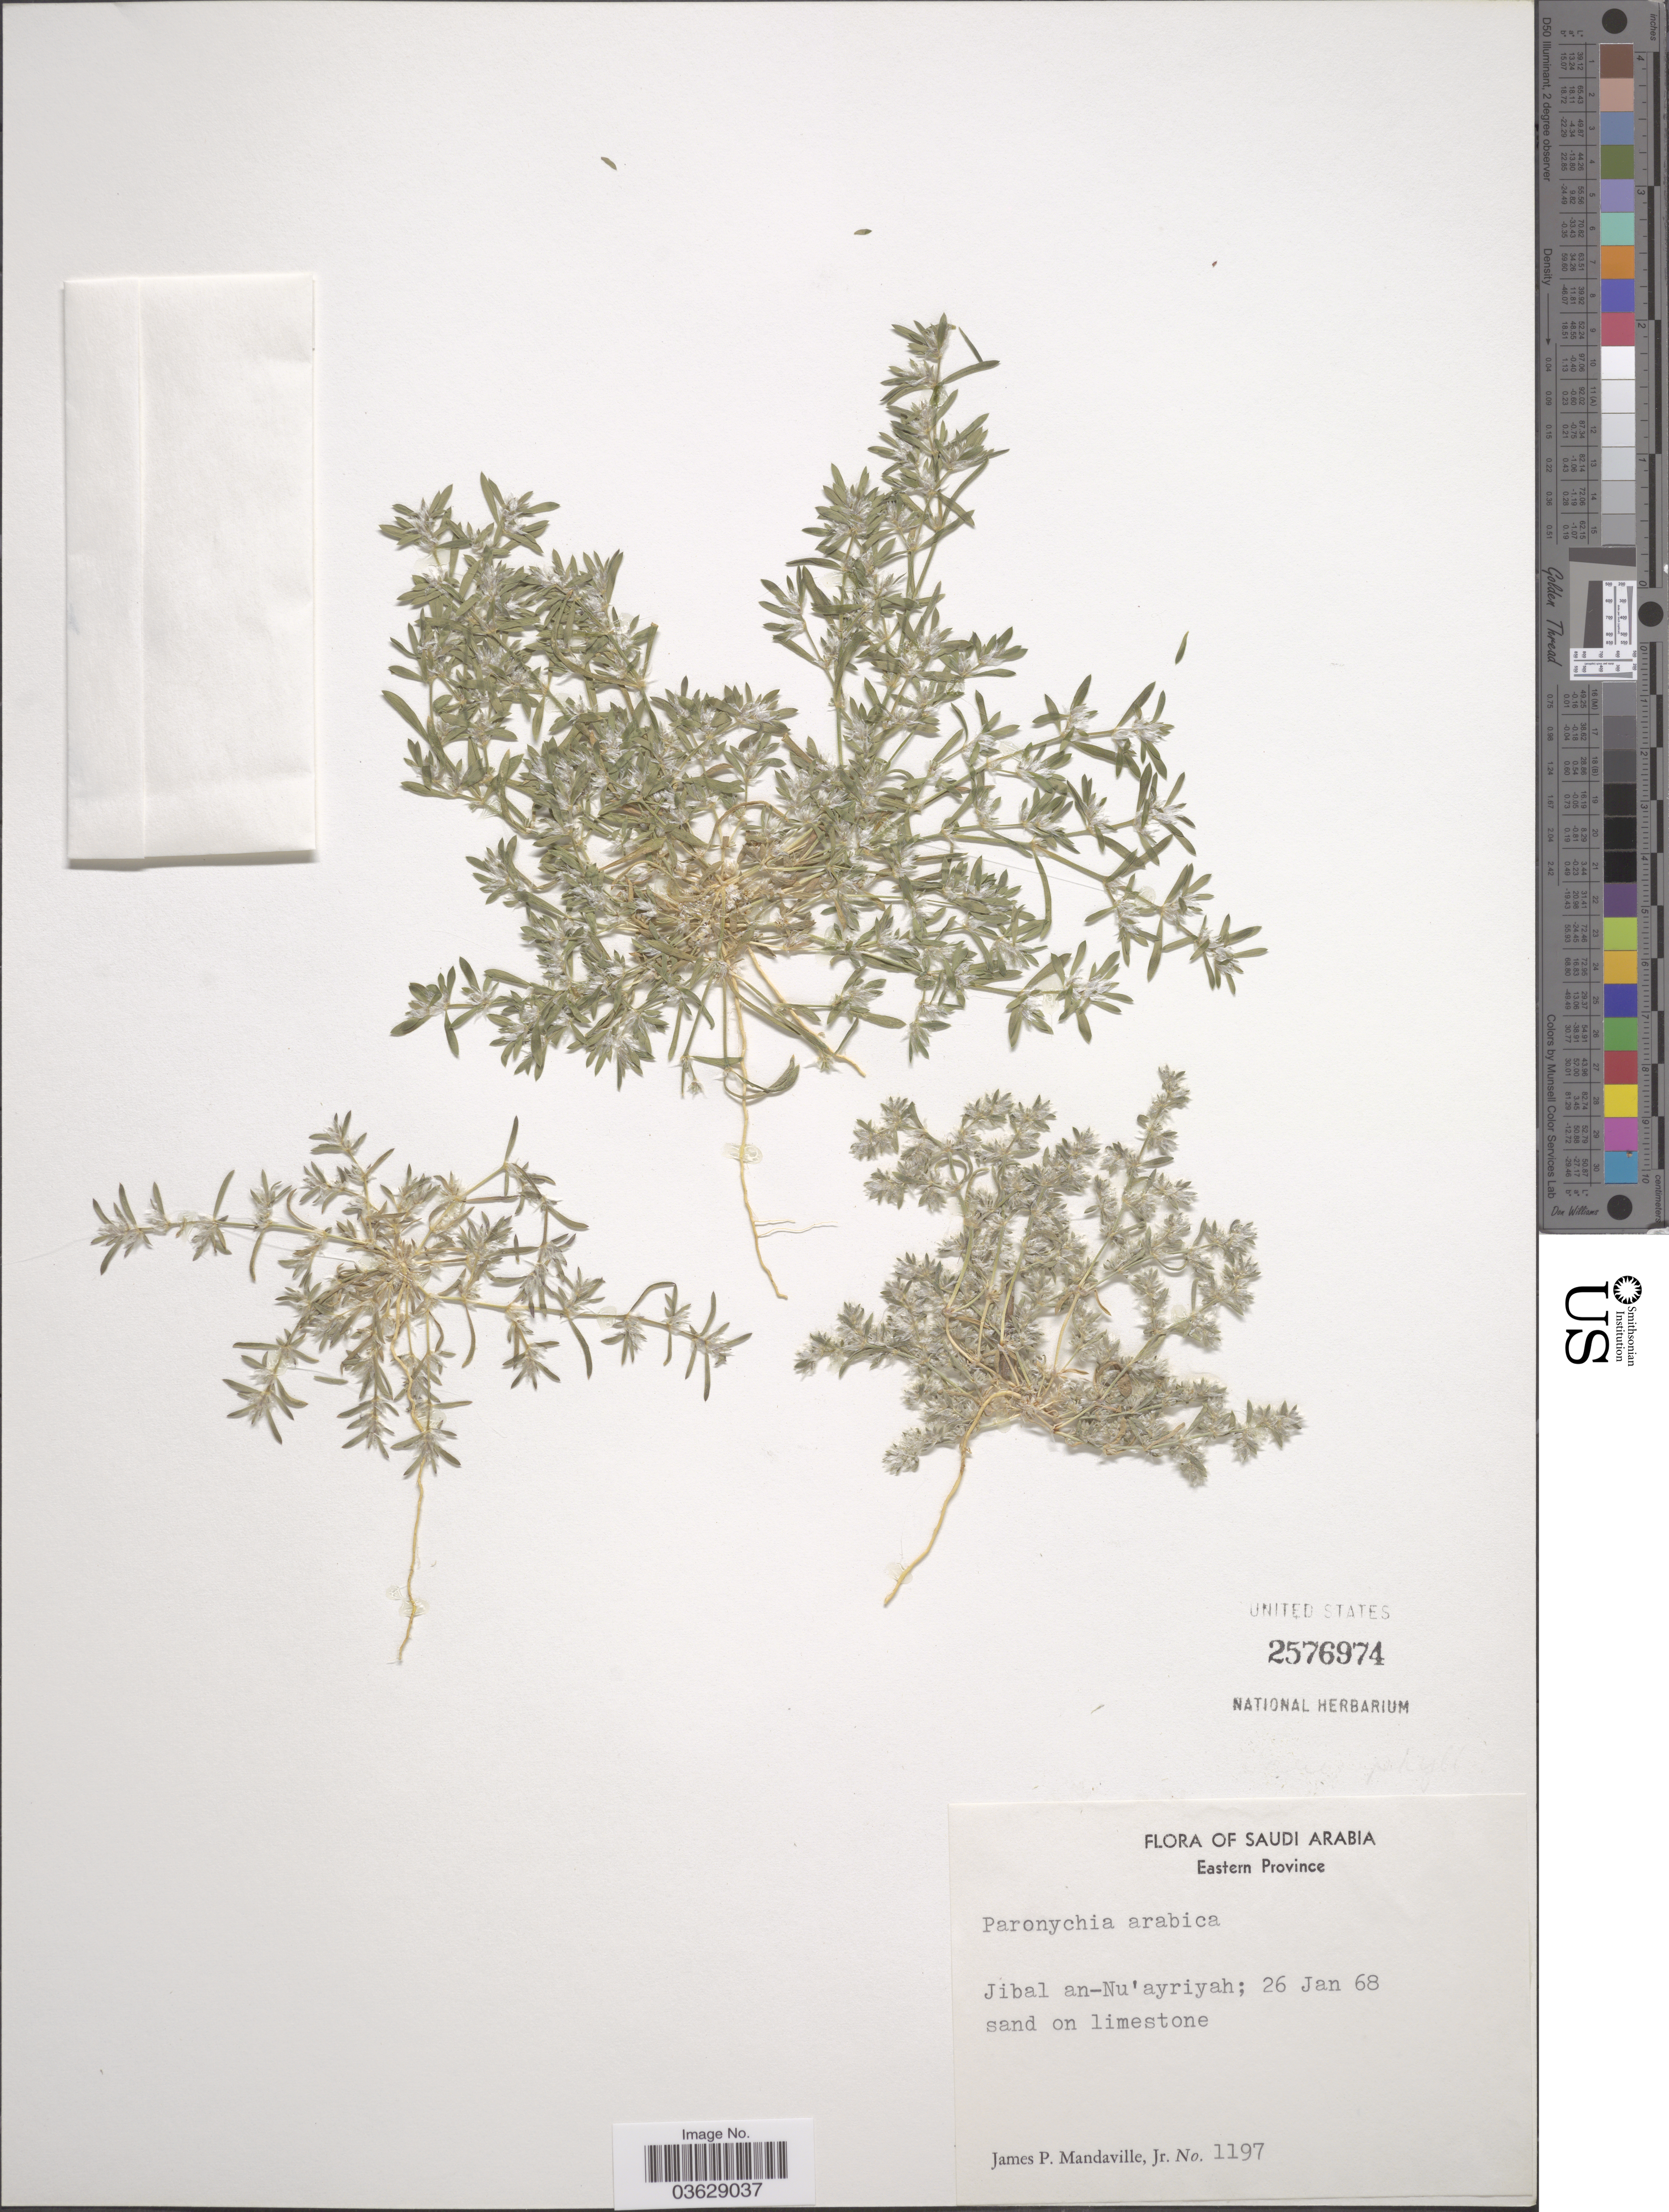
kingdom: Plantae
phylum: Tracheophyta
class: Magnoliopsida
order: Caryophyllales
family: Caryophyllaceae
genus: Paronychia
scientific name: Paronychia arabica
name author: (L.) DC.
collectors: J. Mandaville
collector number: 1197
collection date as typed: Transcribed d/m/y: 26/1/68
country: Saudi Arabia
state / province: Ash Sharqiyah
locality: Eastern Province. Jibal an-Nu'ayriyah.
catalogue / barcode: US 2576974